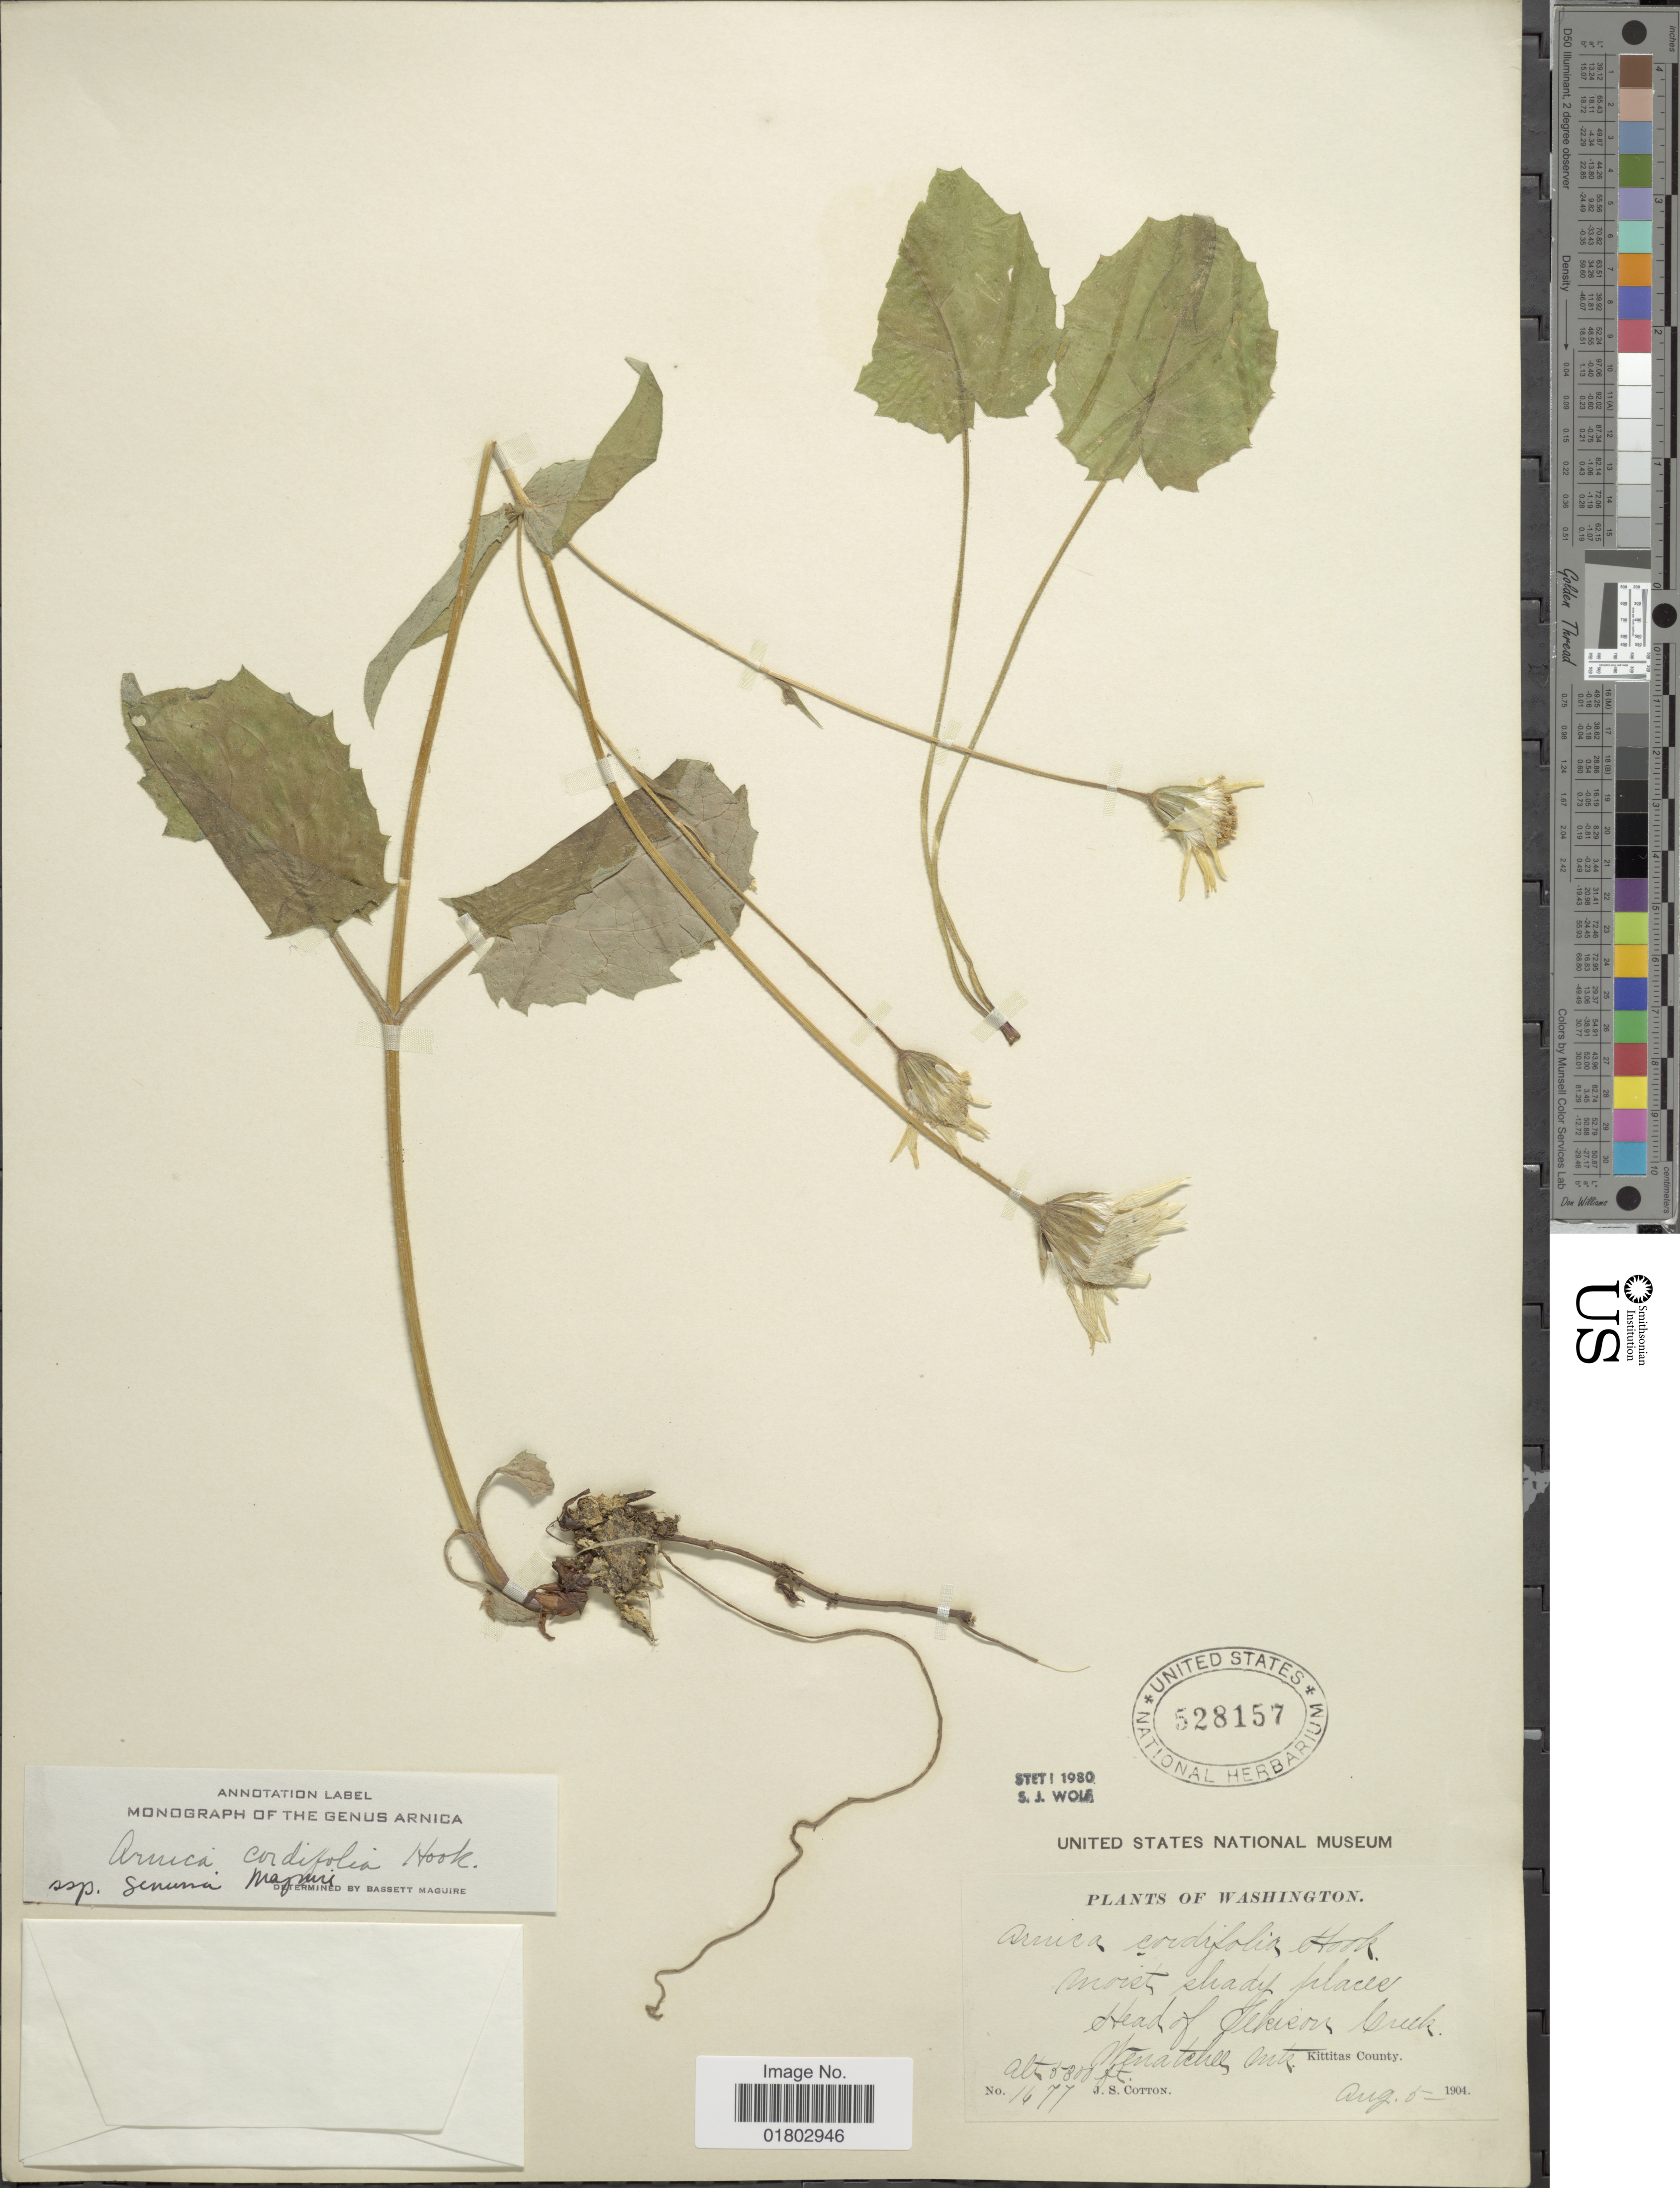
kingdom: Plantae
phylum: Tracheophyta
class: Magnoliopsida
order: Asterales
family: Asteraceae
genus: Arnica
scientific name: Arnica cordifolia subsp. genuina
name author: Maguire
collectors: J. S. Cotton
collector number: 1477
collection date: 1904-08-05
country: United States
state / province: Washington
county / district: Kittitas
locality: Moist shady places, Head of Tekison Creek, Wenathcee Mts, Kittitas County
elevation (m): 1615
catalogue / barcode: US 528157